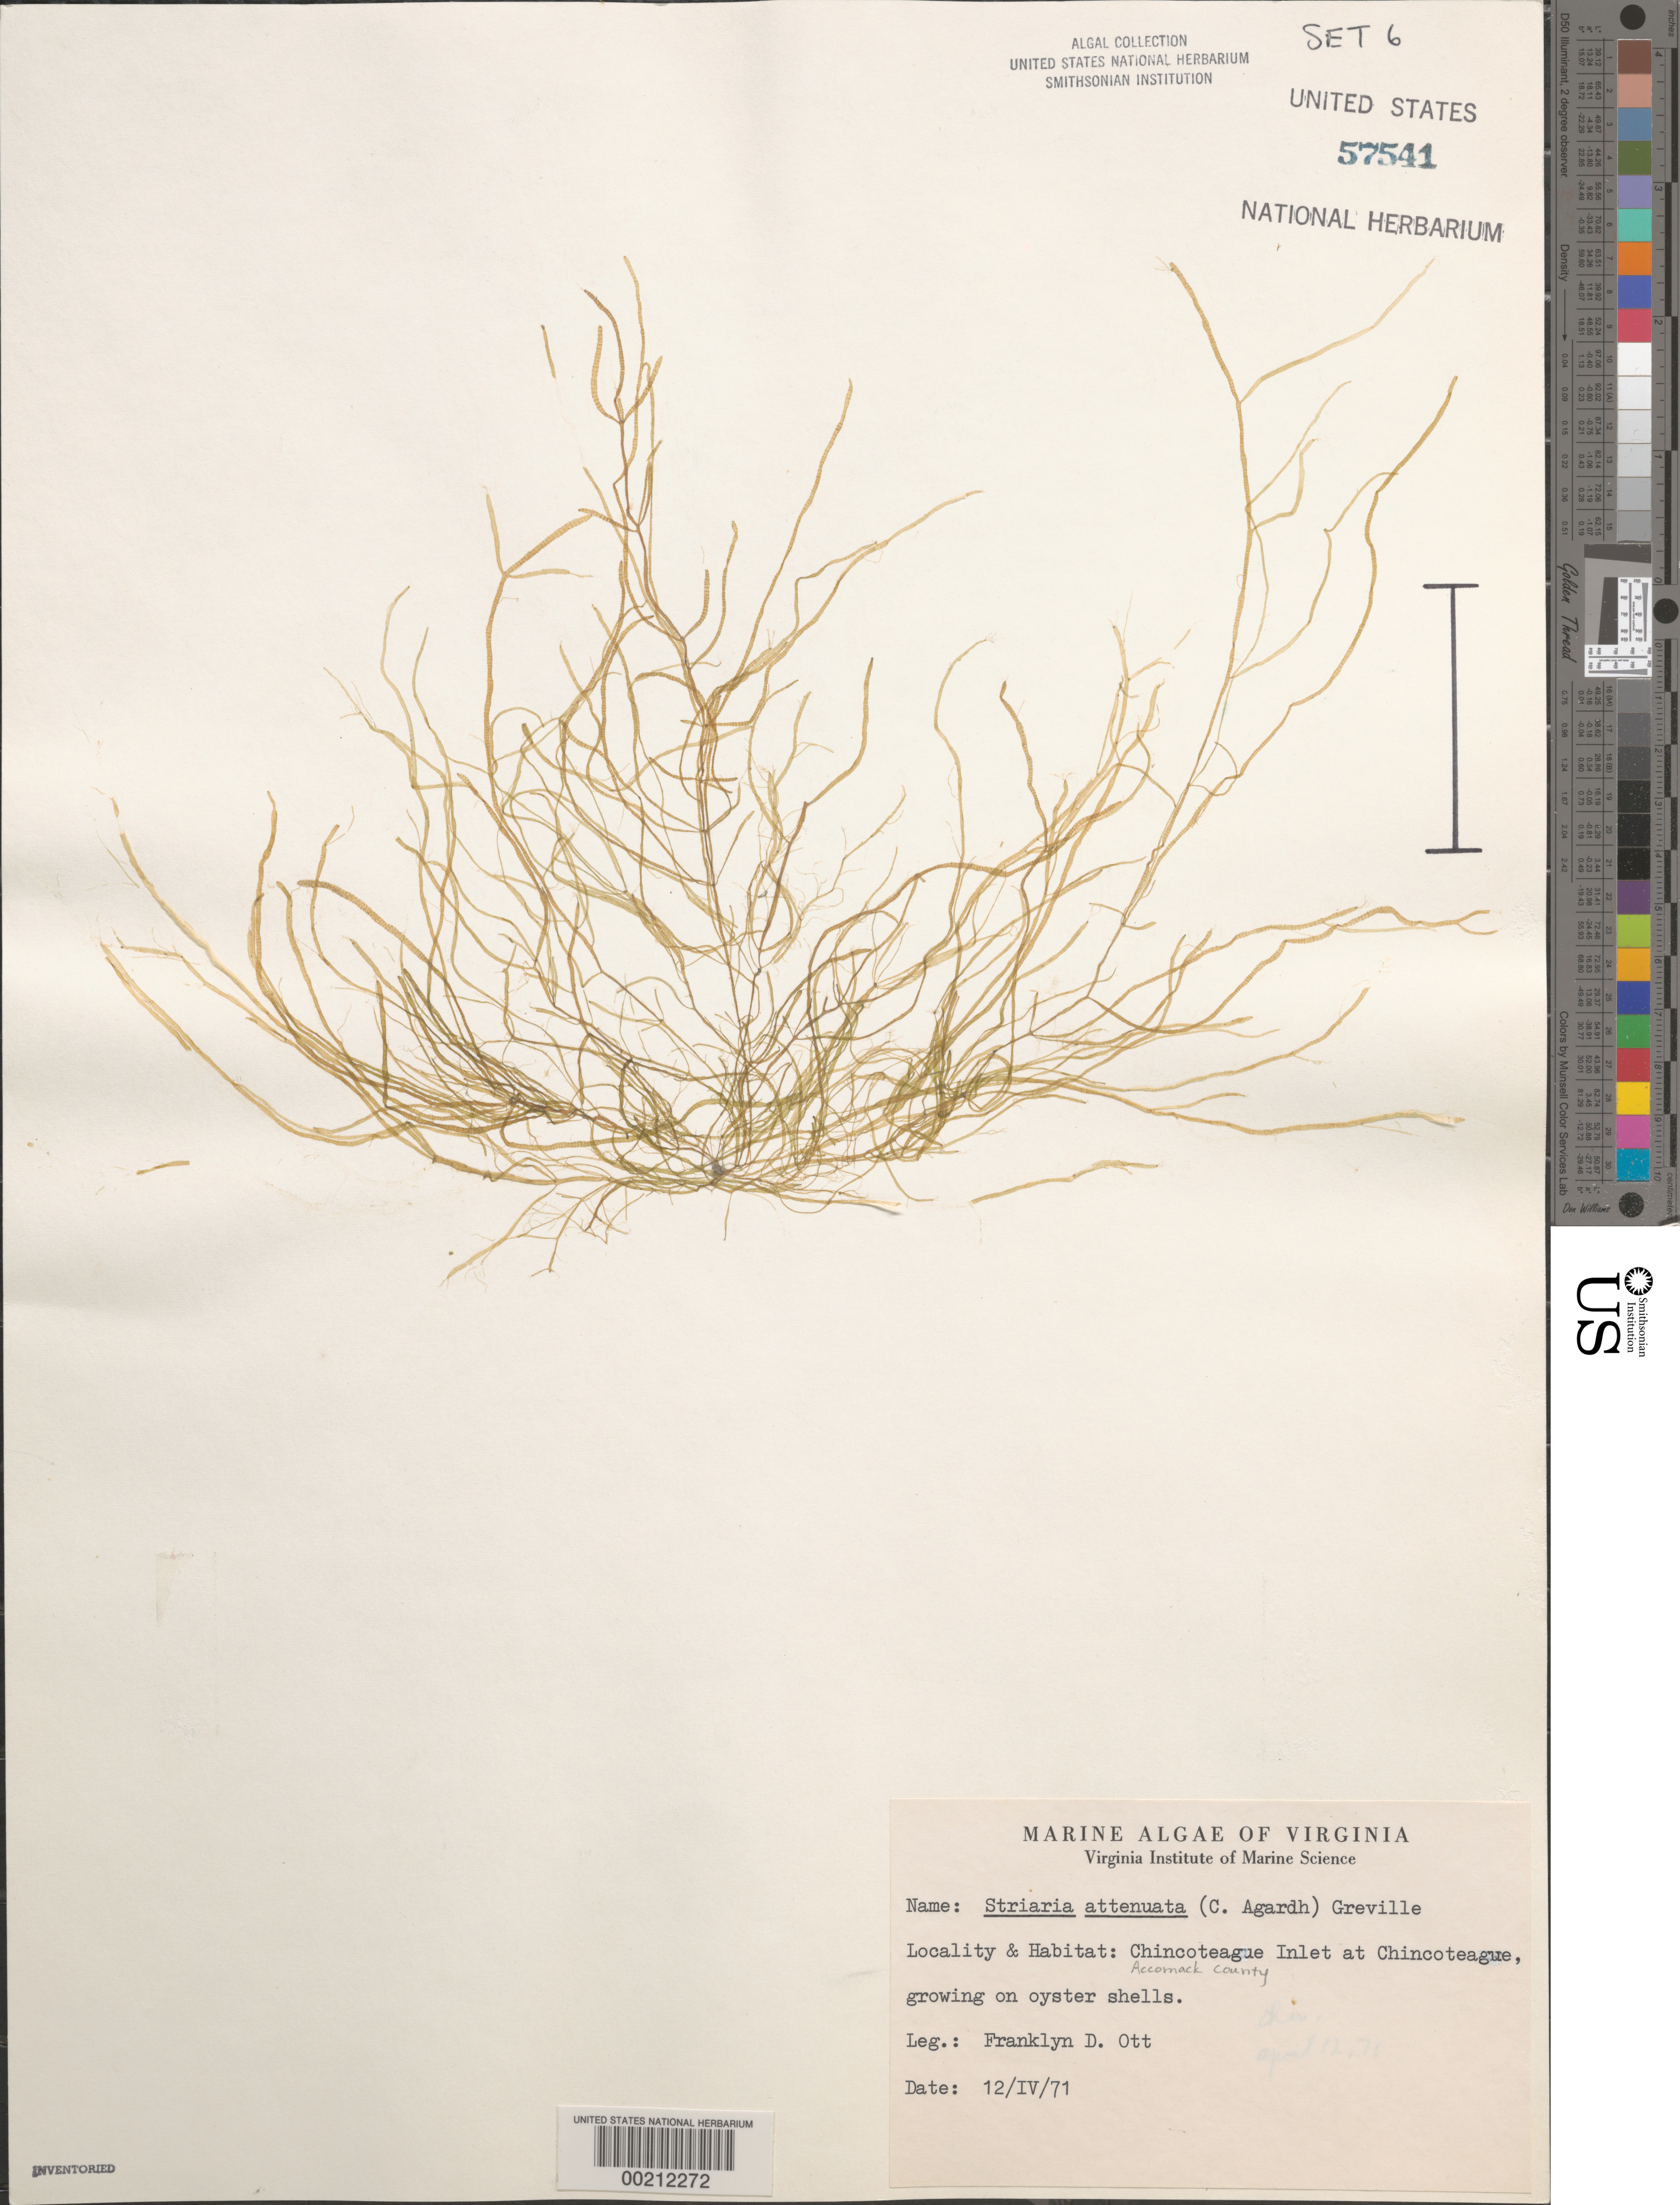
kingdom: Chromista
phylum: Ochrophyta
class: Phaeophyceae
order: Dictyosiphonales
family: Striariaceae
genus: Striaria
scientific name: Striaria attenuata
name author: (Grev.) Grev.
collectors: F. Ott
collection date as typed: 12 Apr 1971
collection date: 1971-04-12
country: United States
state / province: Virginia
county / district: Accomack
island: Chincoteague Island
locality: Chincoteague Inlet, Chincoteague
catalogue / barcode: US 57541